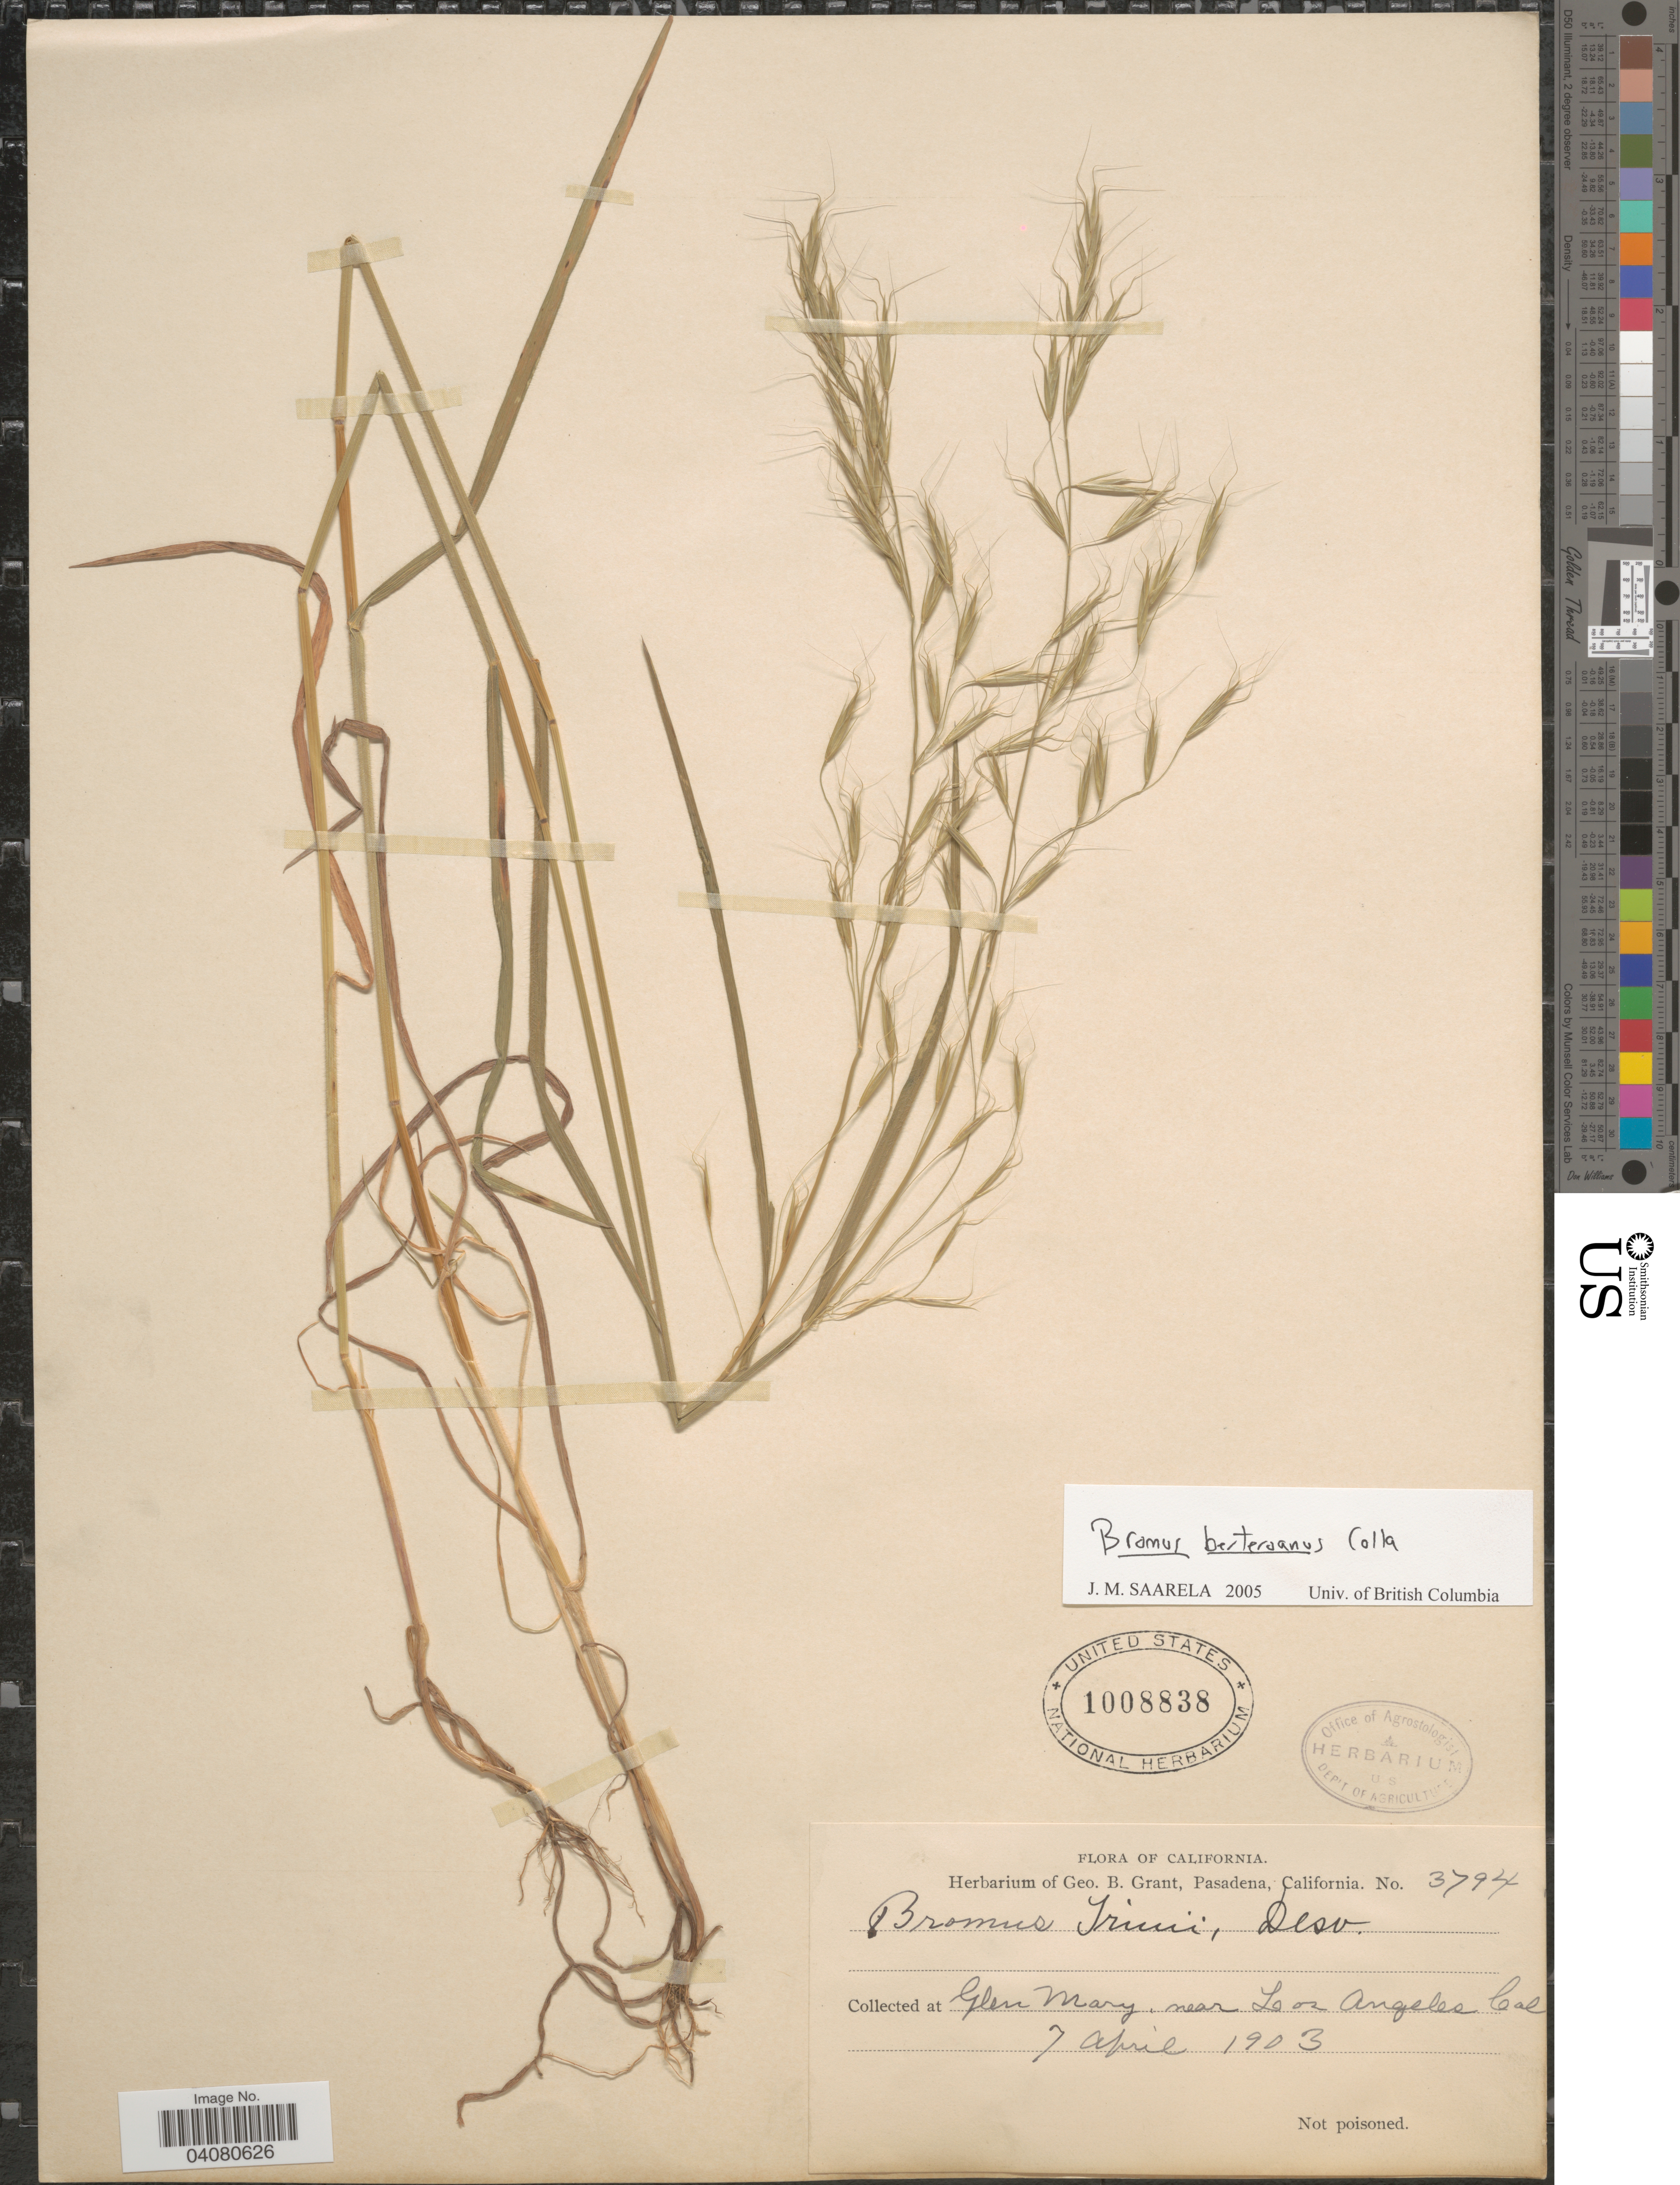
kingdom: Plantae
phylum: Tracheophyta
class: Liliopsida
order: Poales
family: Poaceae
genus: Bromus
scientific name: Bromus berteroanus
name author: Colla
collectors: ex herb. Geo. B. Grant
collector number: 3794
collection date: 1903-04-07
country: United States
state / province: California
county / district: Los Angeles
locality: Glen Mary, near Los Angeles.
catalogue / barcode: US 1008838